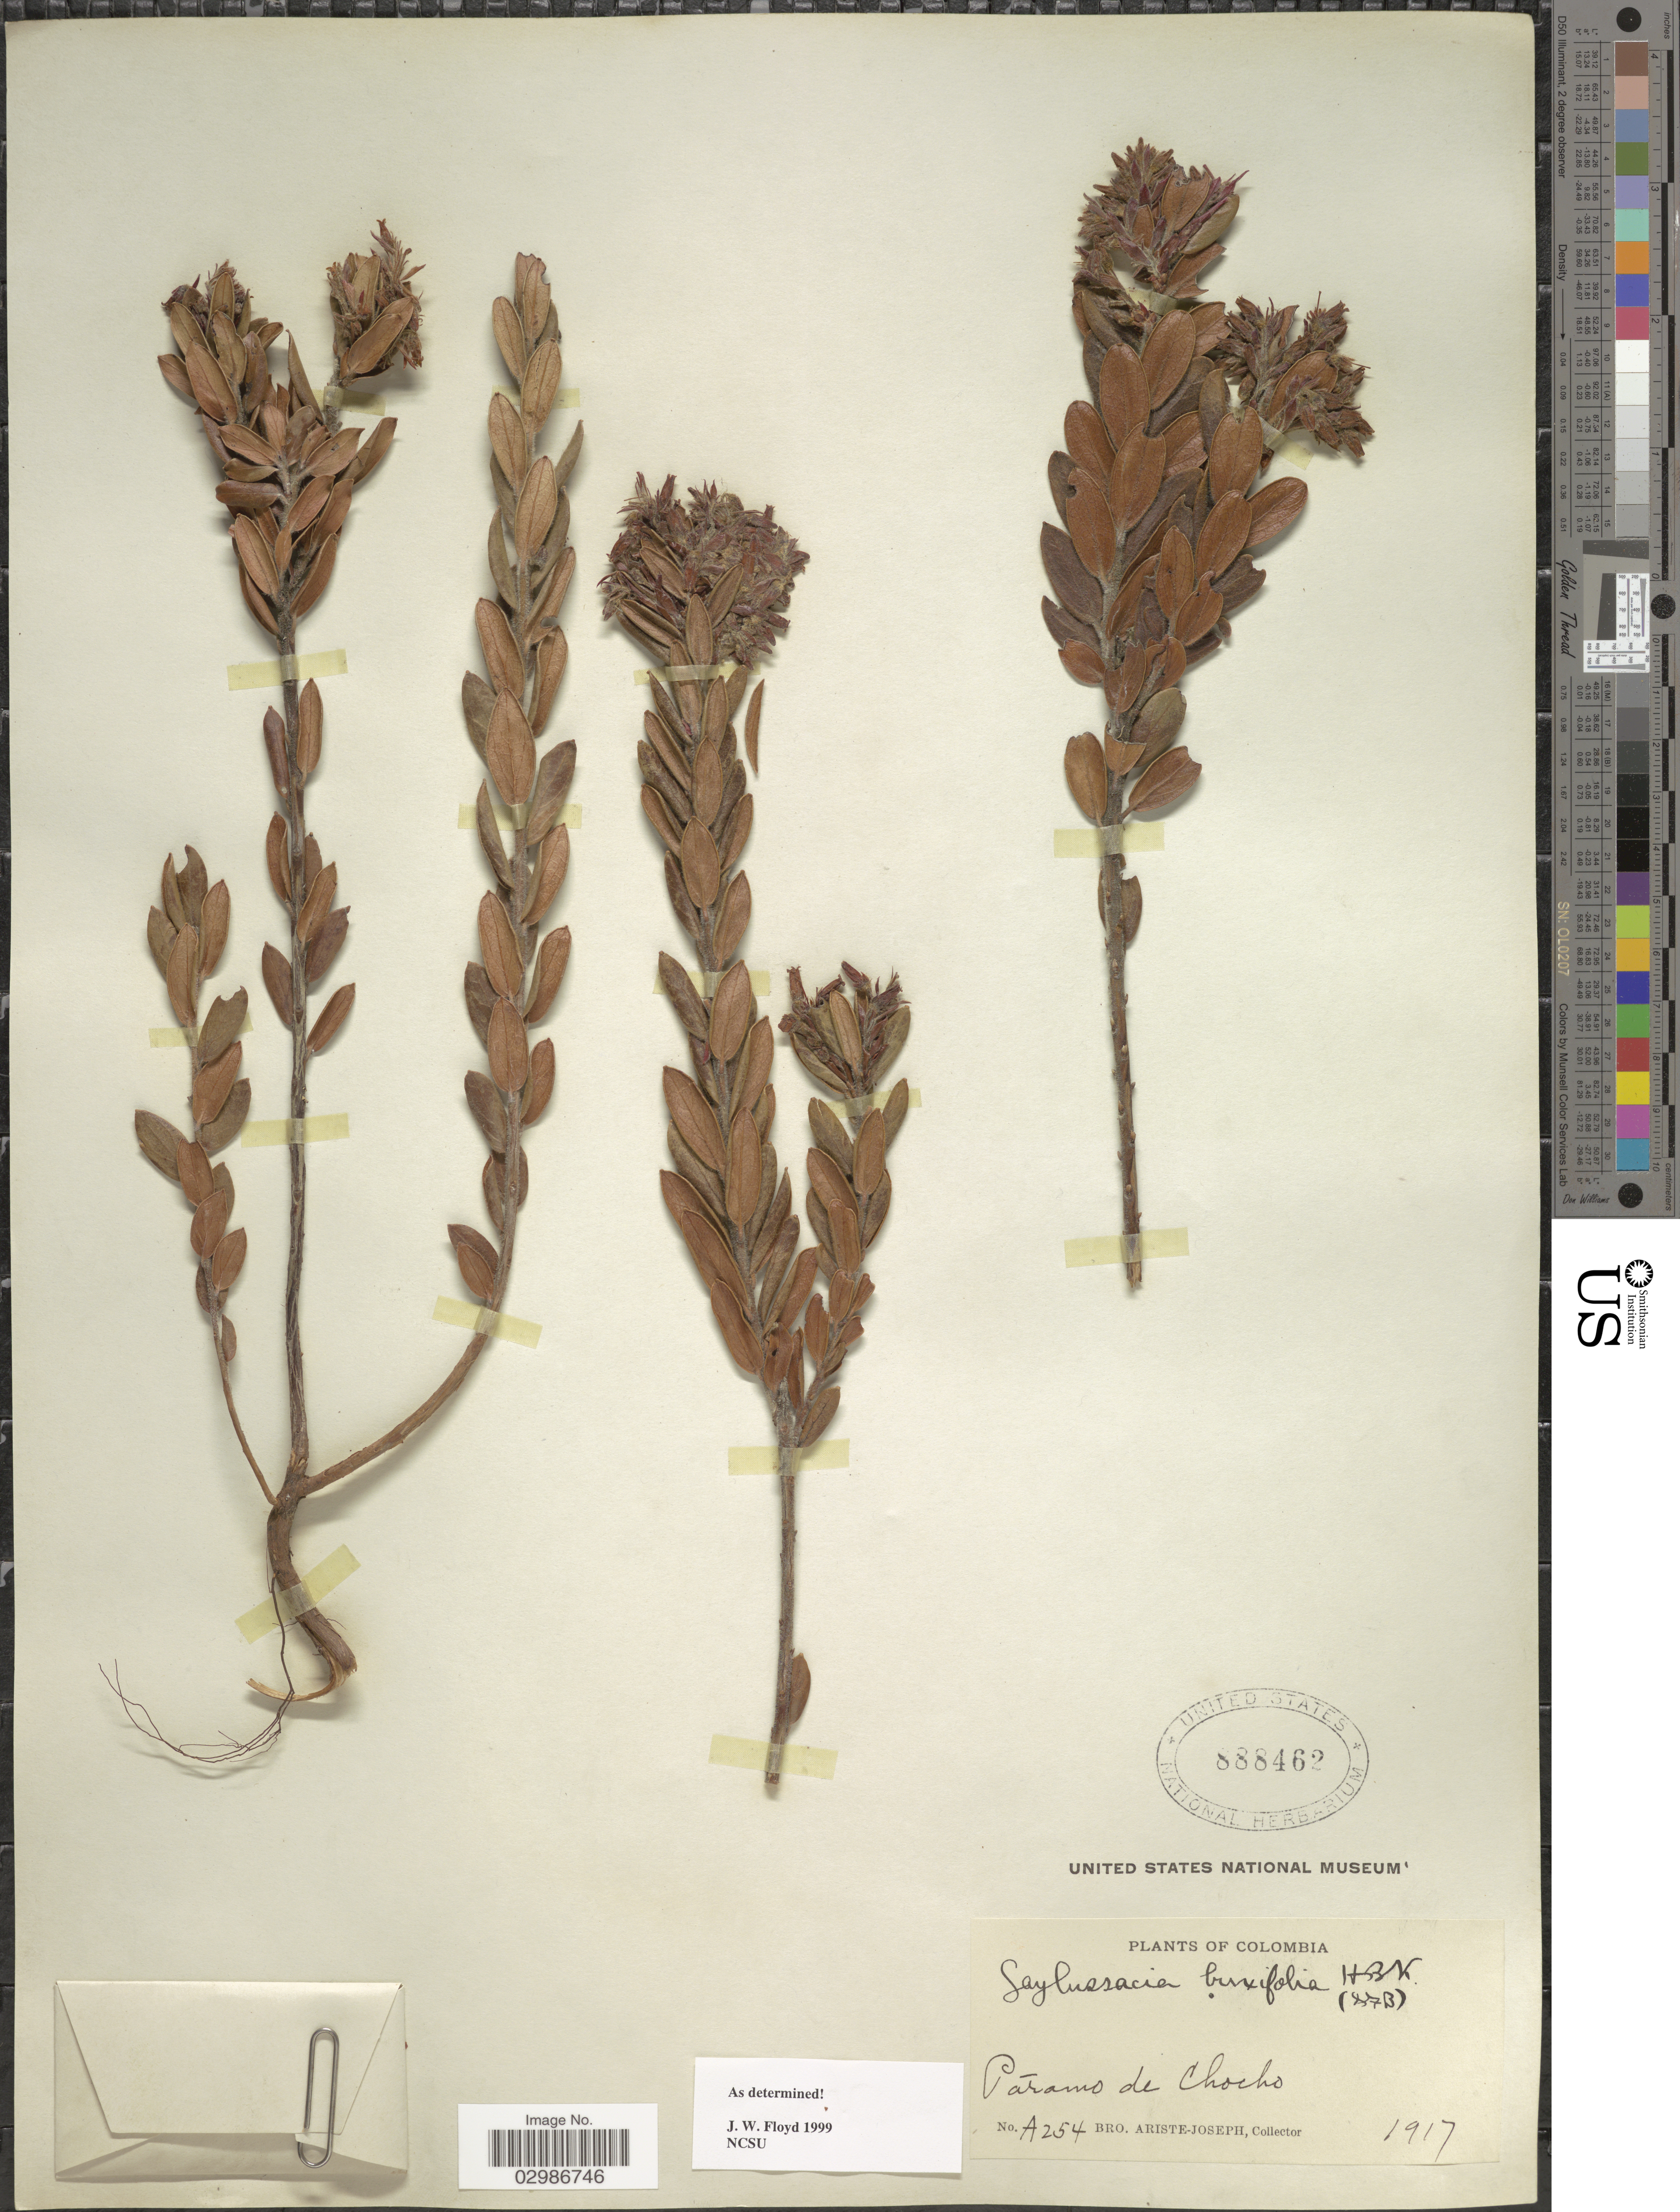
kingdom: Plantae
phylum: Tracheophyta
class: Magnoliopsida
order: Ericales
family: Ericaceae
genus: Gaylussacia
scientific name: Gaylussacia buxifolia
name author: Kunth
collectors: Bro. Ariste-Joseph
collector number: A254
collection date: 1917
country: Colombia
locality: Páramo de Chocho.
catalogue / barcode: US 888462